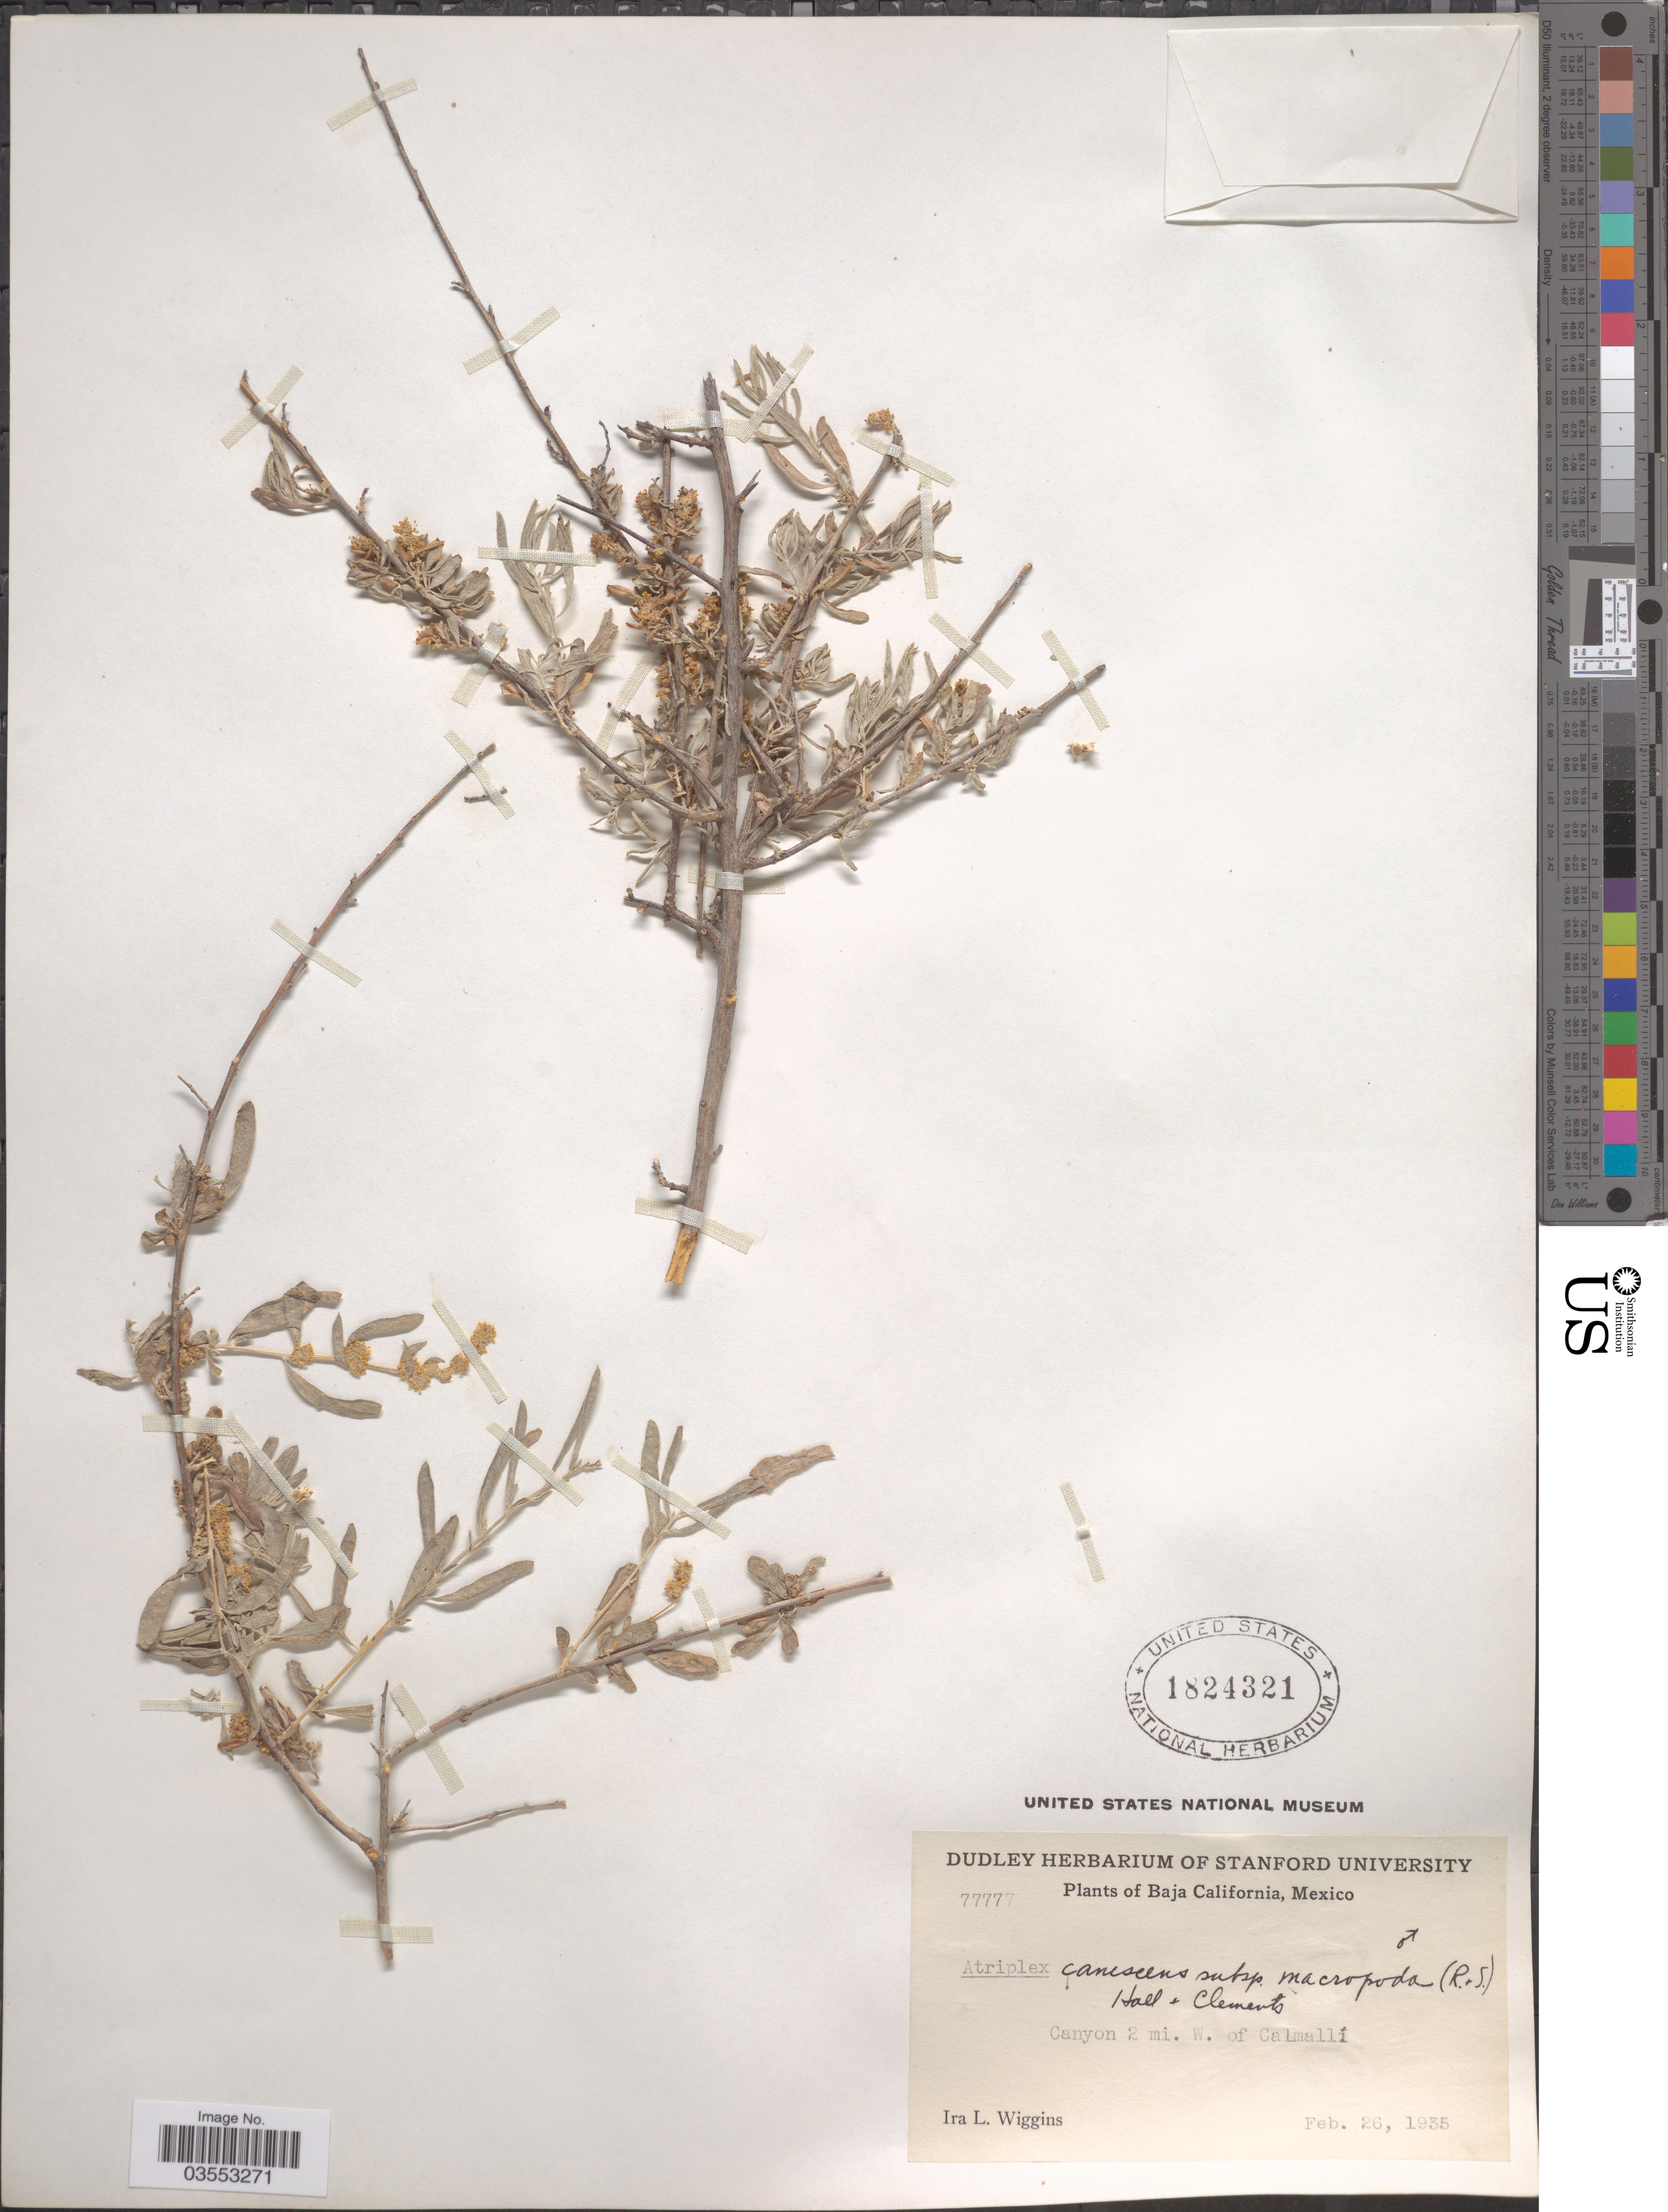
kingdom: Plantae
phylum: Tracheophyta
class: Magnoliopsida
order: Caryophyllales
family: Amaranthaceae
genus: Atriplex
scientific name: Atriplex canescens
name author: (Pursh) Nutt.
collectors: I. L. Wiggins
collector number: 77777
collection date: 1935-02-26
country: Mexico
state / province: Baja California Norte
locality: Canyon 2 mi. W. of Calmallí.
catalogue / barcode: US 1824321